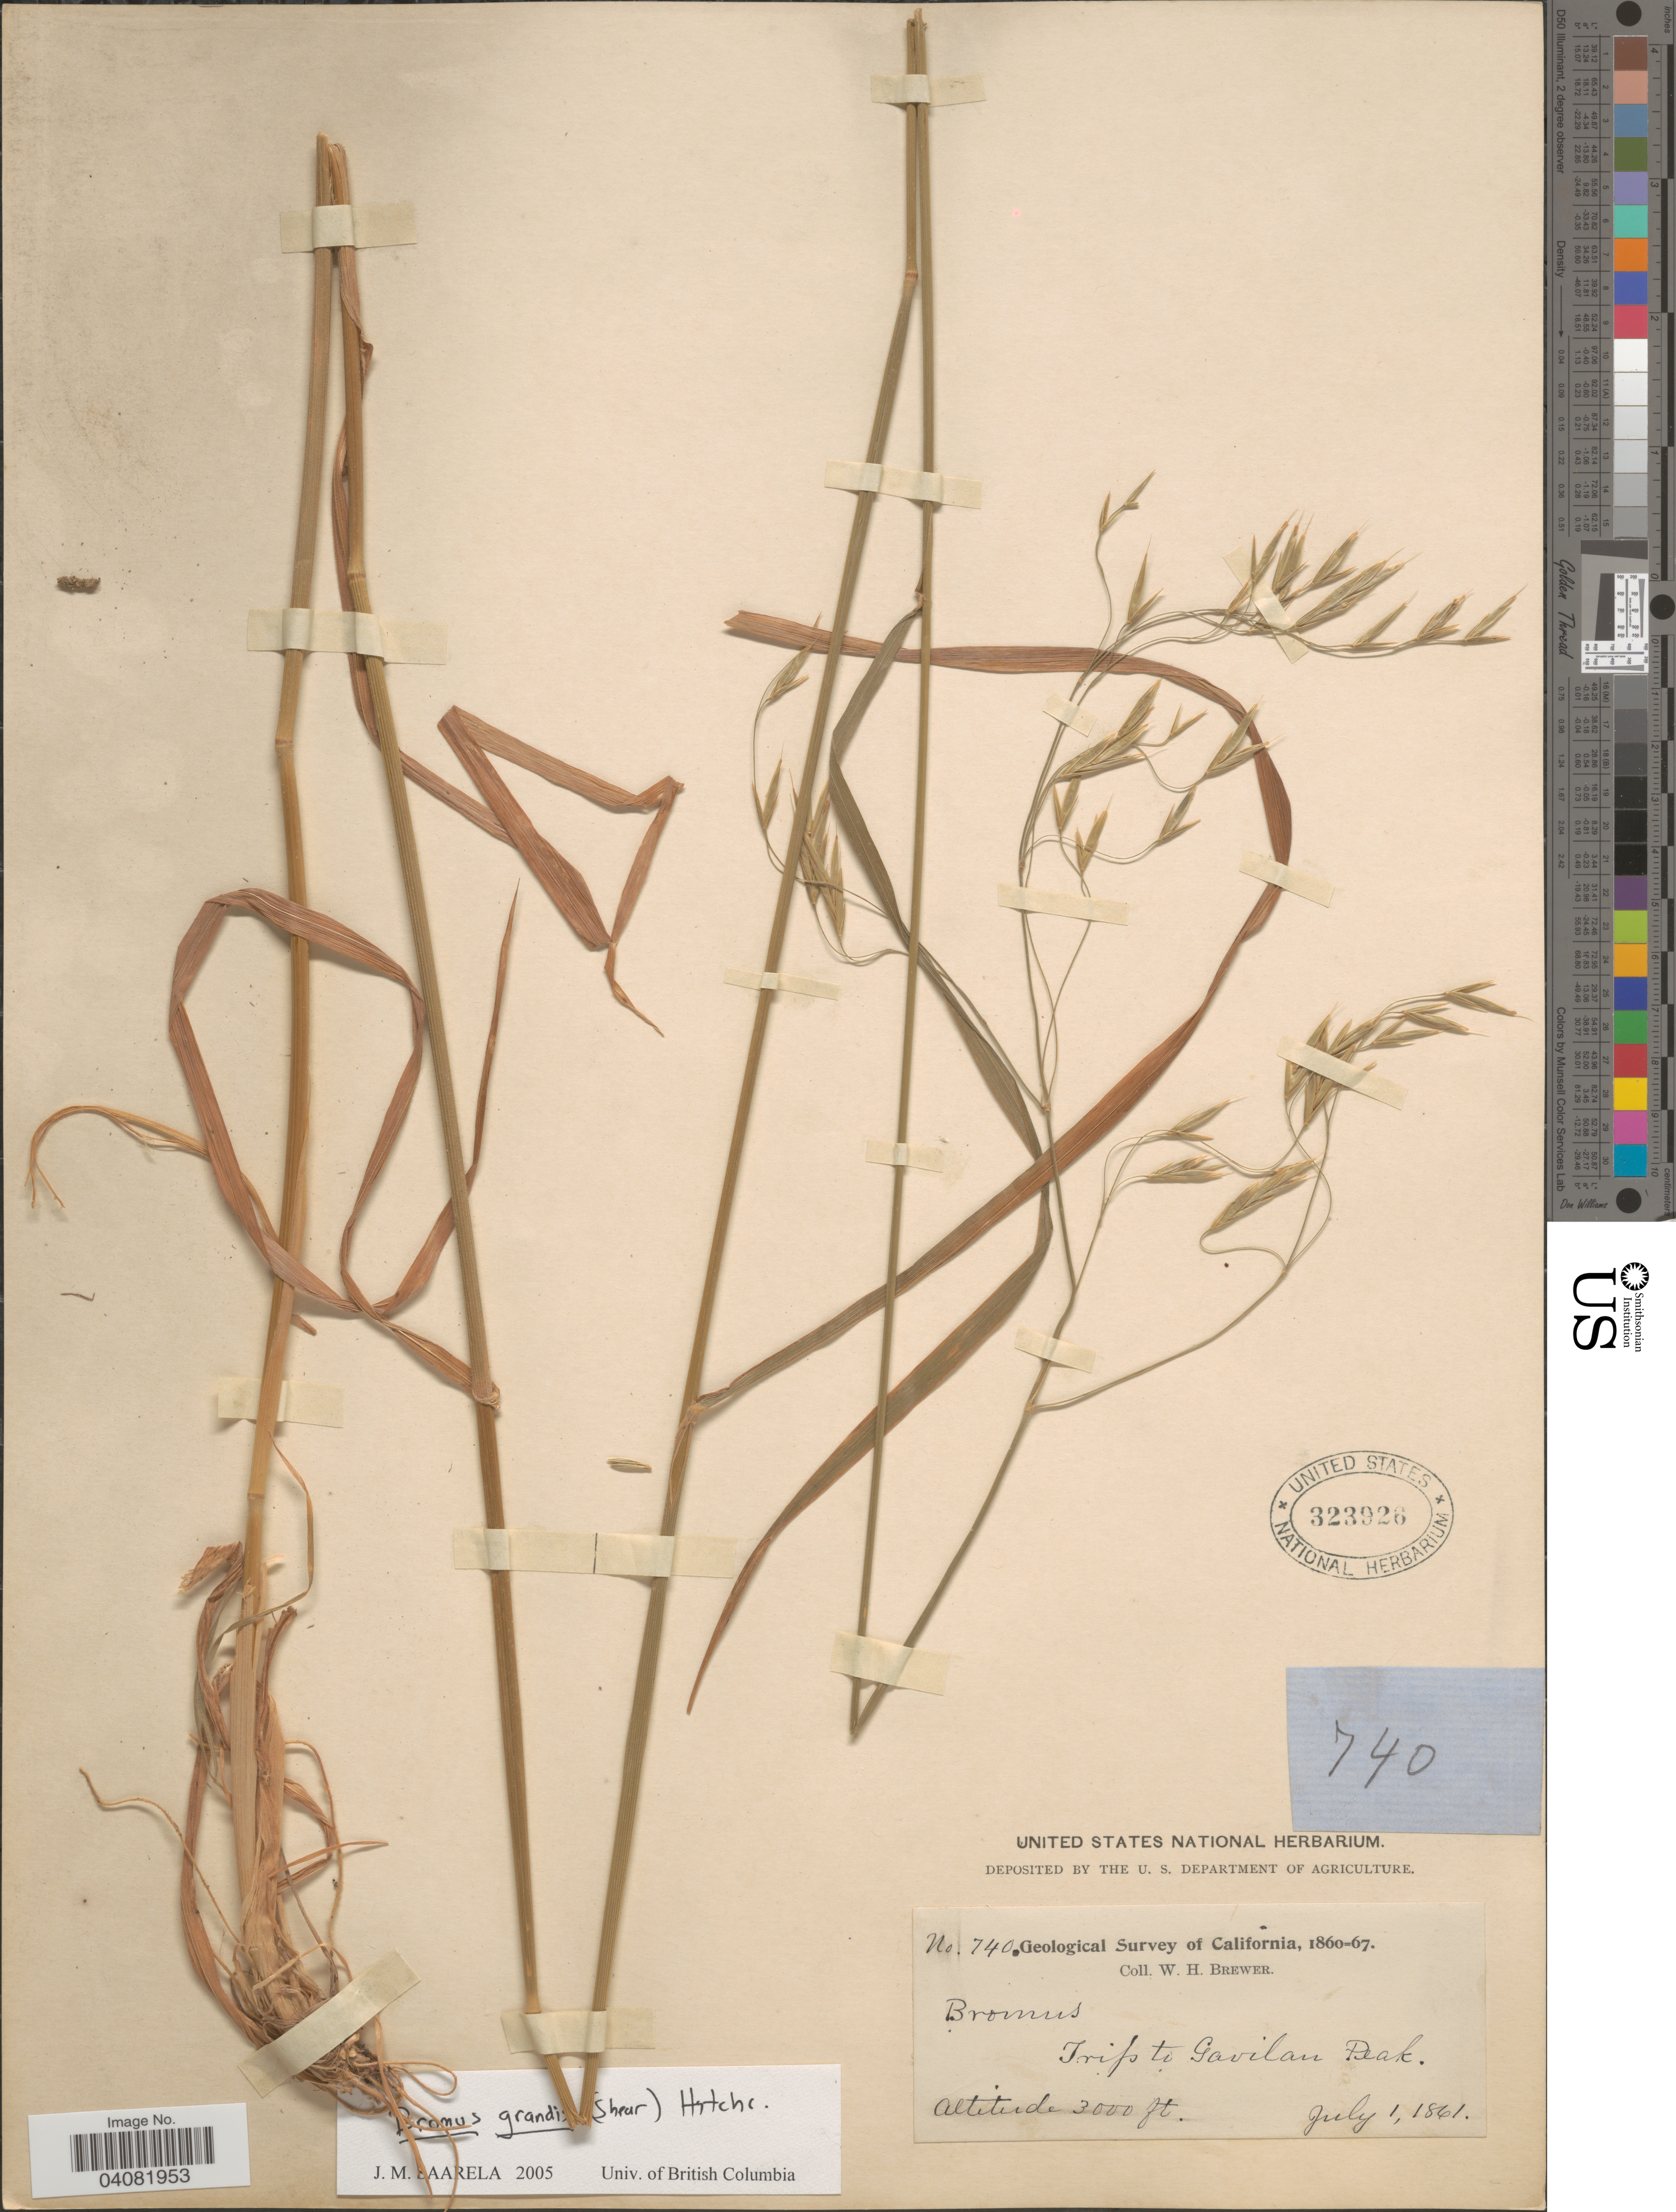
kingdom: Plantae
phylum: Tracheophyta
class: Liliopsida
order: Poales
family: Poaceae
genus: Bromus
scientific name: Bromus grandis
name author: (Shear) Hitchc.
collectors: W. H. Brewer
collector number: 740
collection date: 1861-07-01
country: United States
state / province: California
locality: Geological Survey of California, 1860-67. Trifs to Gavilan Peak.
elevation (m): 914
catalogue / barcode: US 323926